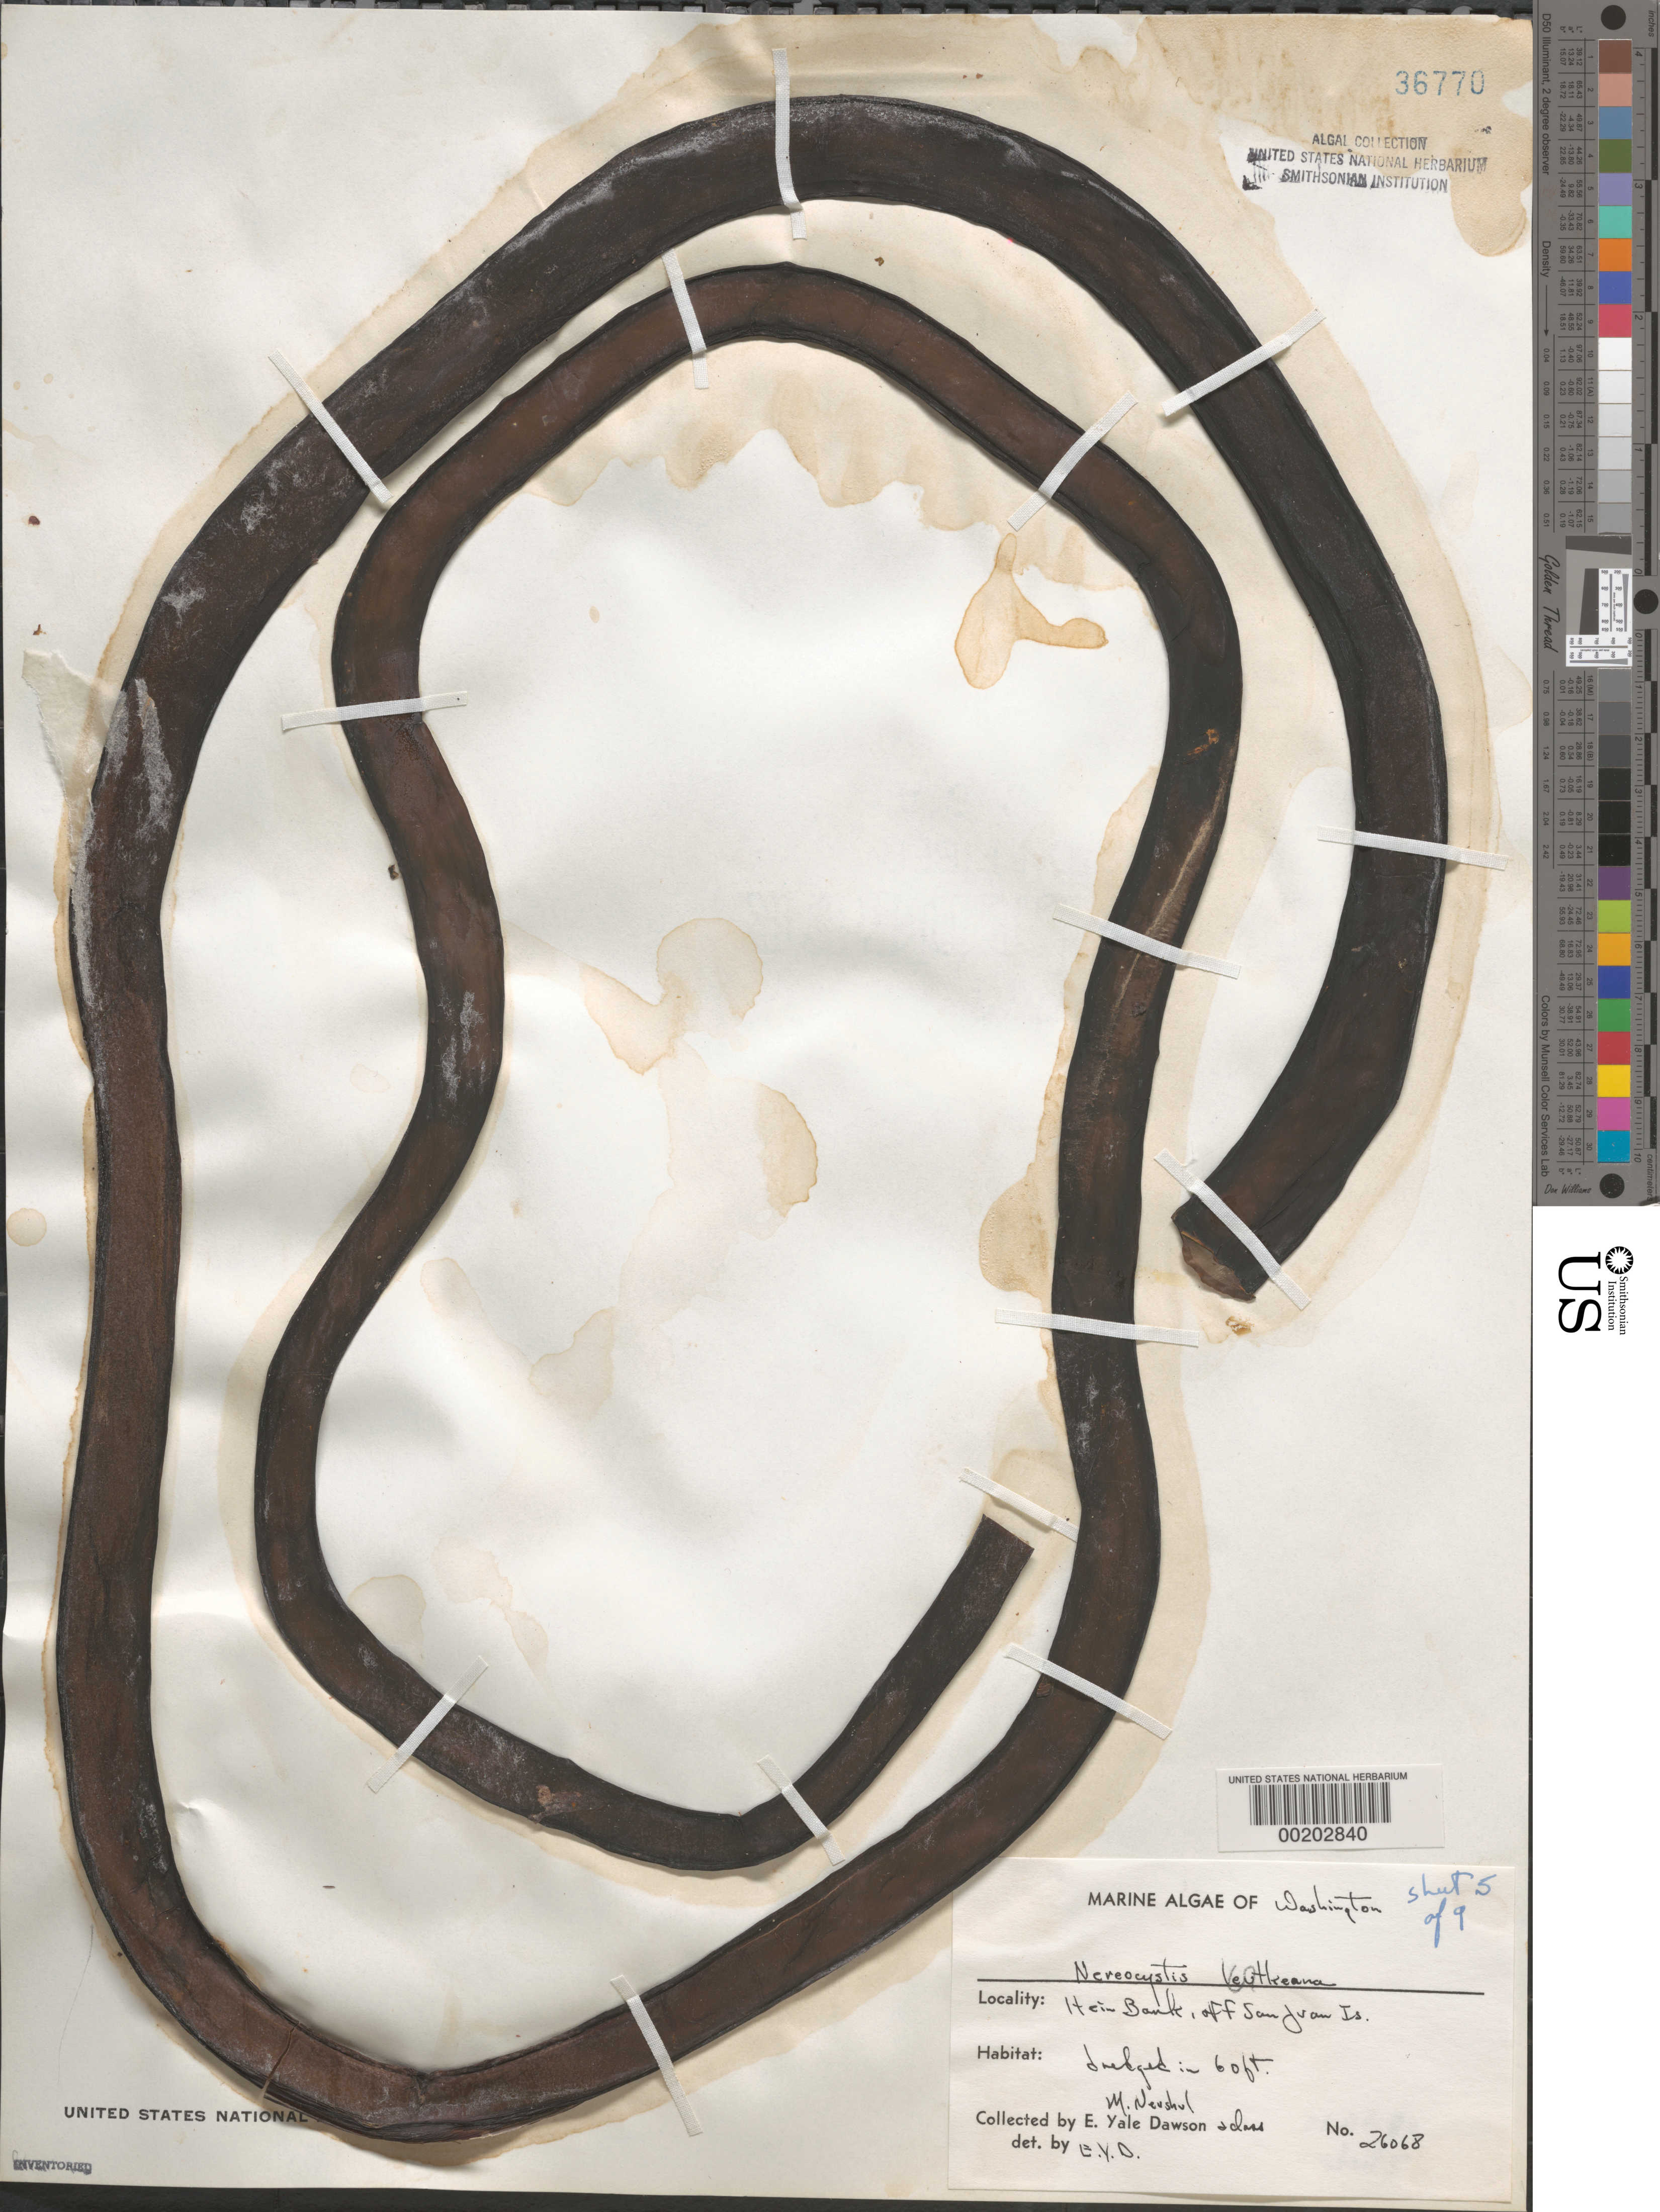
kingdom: Chromista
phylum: Ochrophyta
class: Phaeophyceae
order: Laminariales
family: Laminariaceae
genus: Nereocystis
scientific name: Nereocystis luetkeana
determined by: Dawson, E. Y.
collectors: E. Y. Dawson, M. Neushul & Algae Class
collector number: EYD 26068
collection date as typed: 12 Jul 1963 or 12 Jul 1964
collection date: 1963-07-12 or 1964-07-12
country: United States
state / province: Washington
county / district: San Juan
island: San Juan Island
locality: Hein Bank, off San Juan Island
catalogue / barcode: US 36770